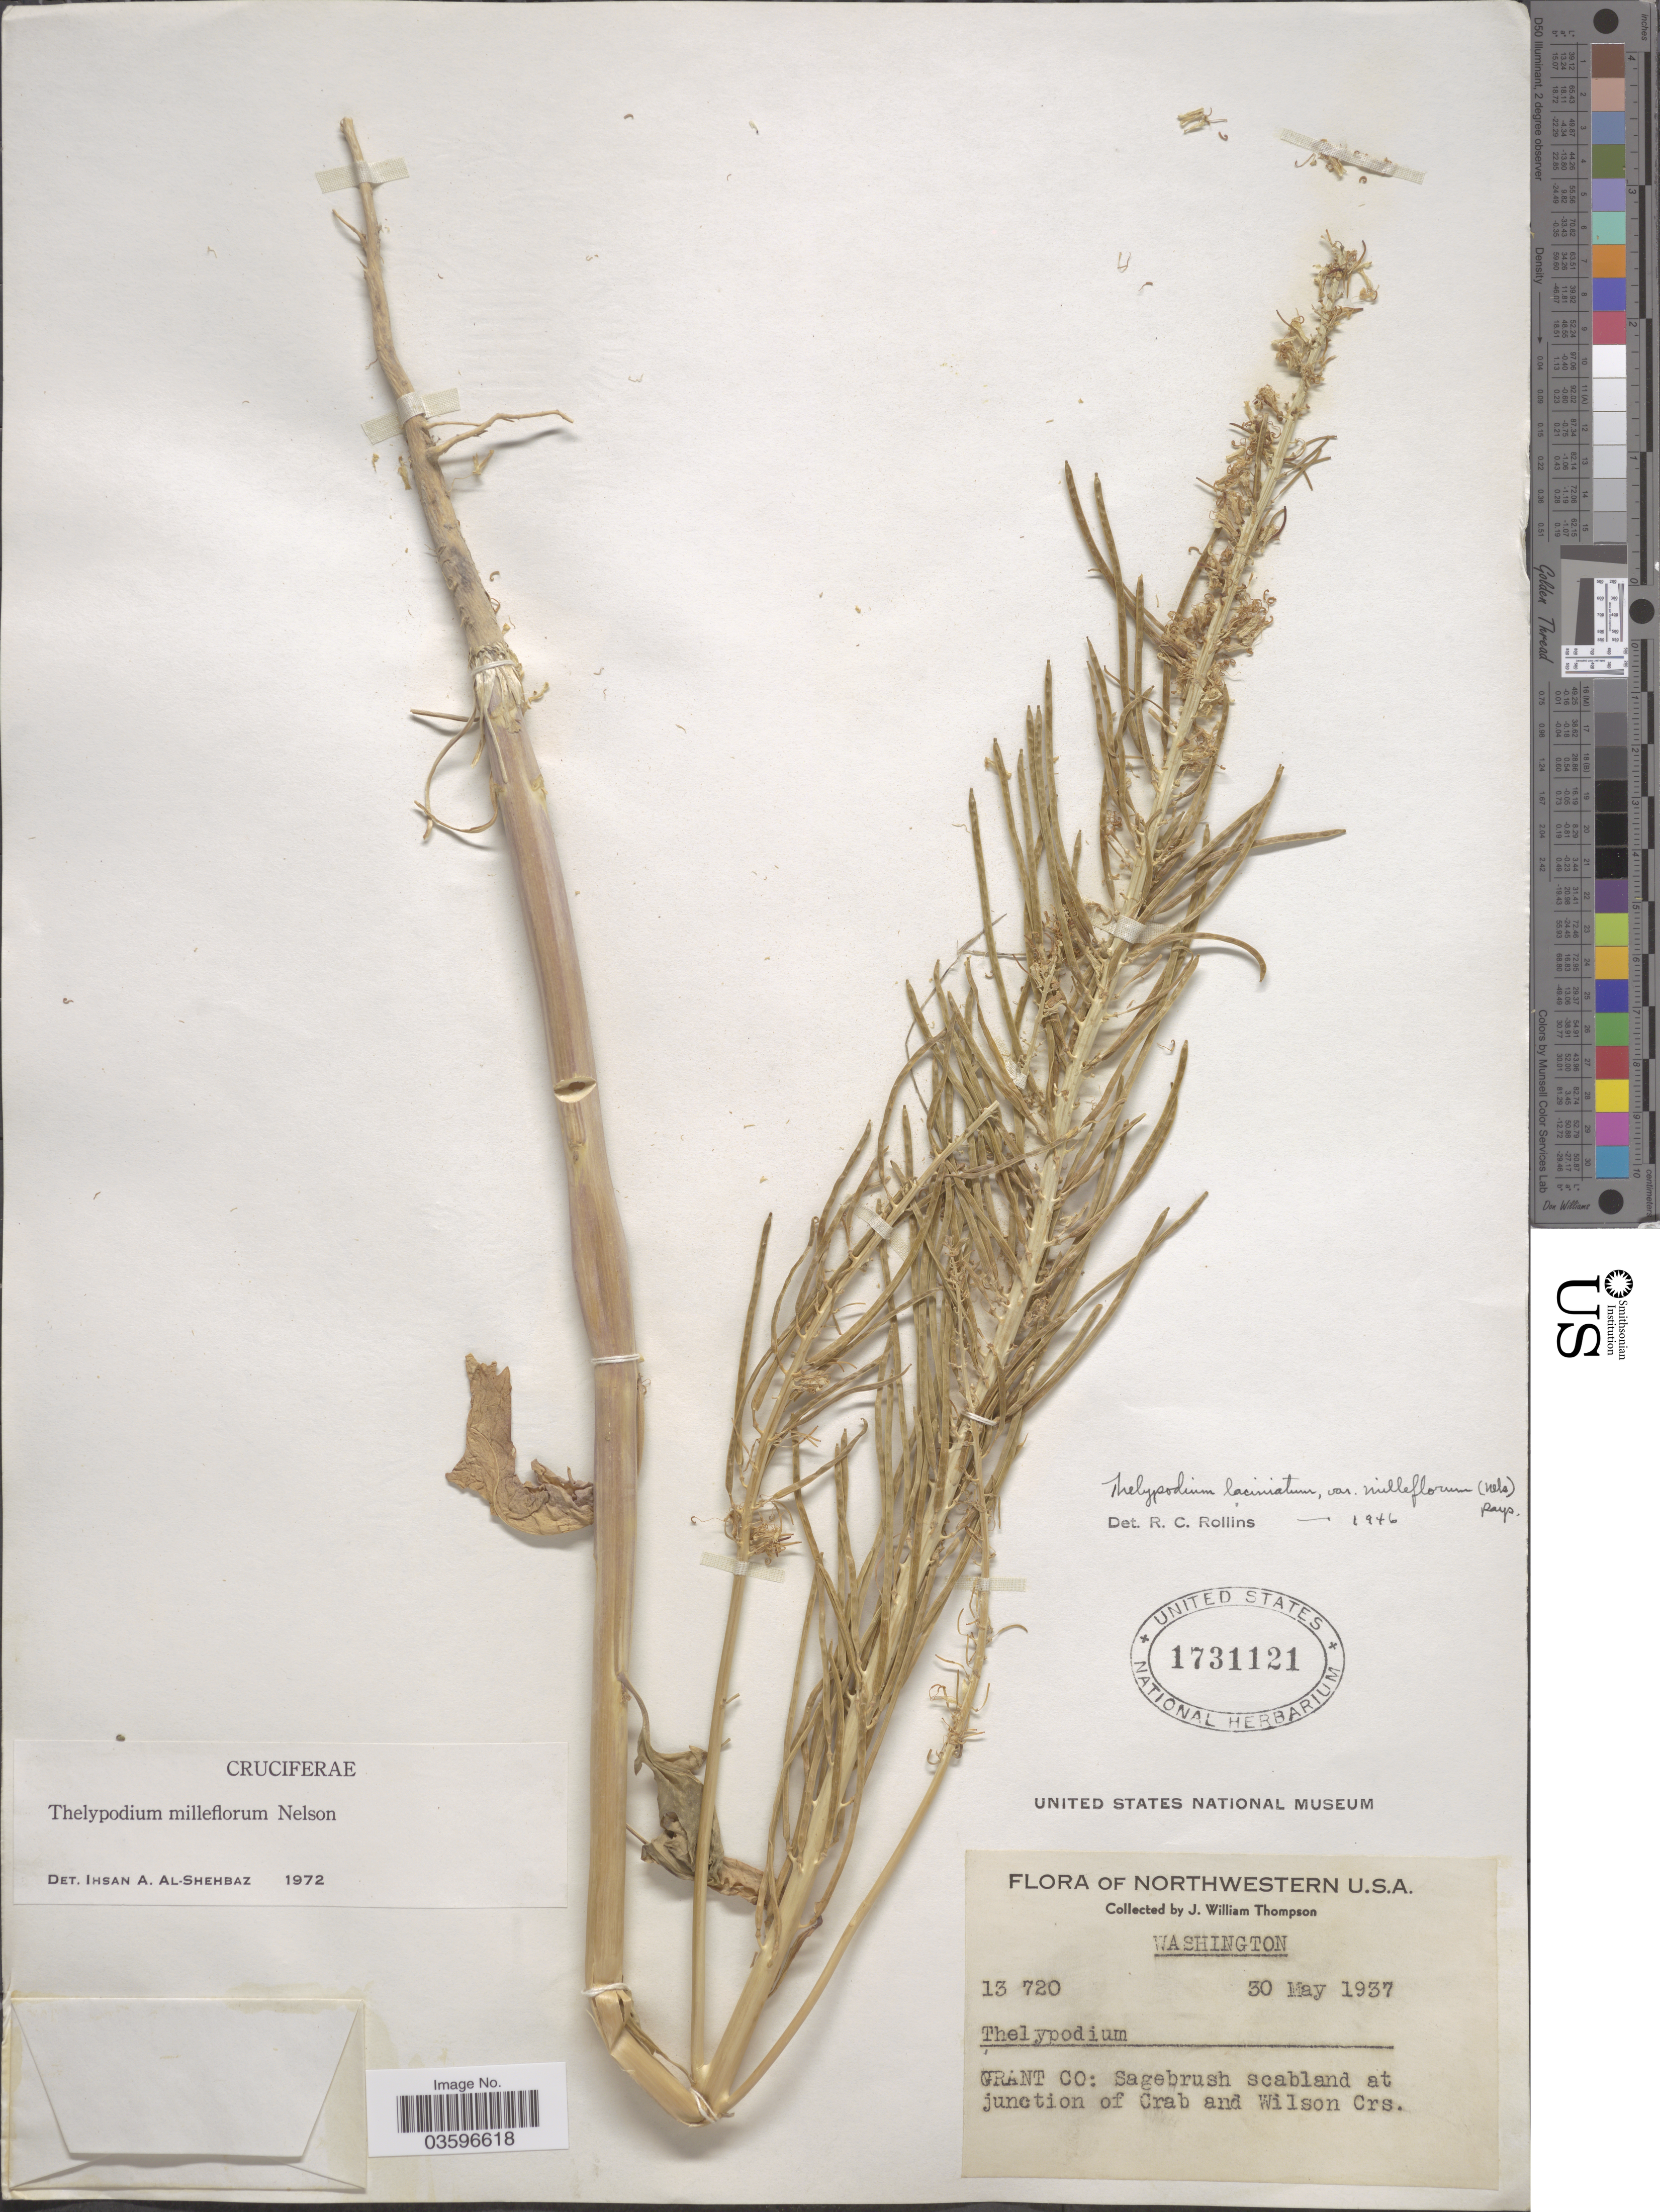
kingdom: Plantae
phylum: Tracheophyta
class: Magnoliopsida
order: Brassicales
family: Brassicaceae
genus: Thelypodium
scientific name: Thelypodium milleflorum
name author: A. Nelson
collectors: J. W. Thompson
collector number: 13 720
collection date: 1937-05-30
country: United States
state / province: Washington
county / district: Grant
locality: Northwestern U.S.A. Grant Co: Sagebrush scabland at junction of Crab and Wilson Crs.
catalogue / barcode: US 1731121